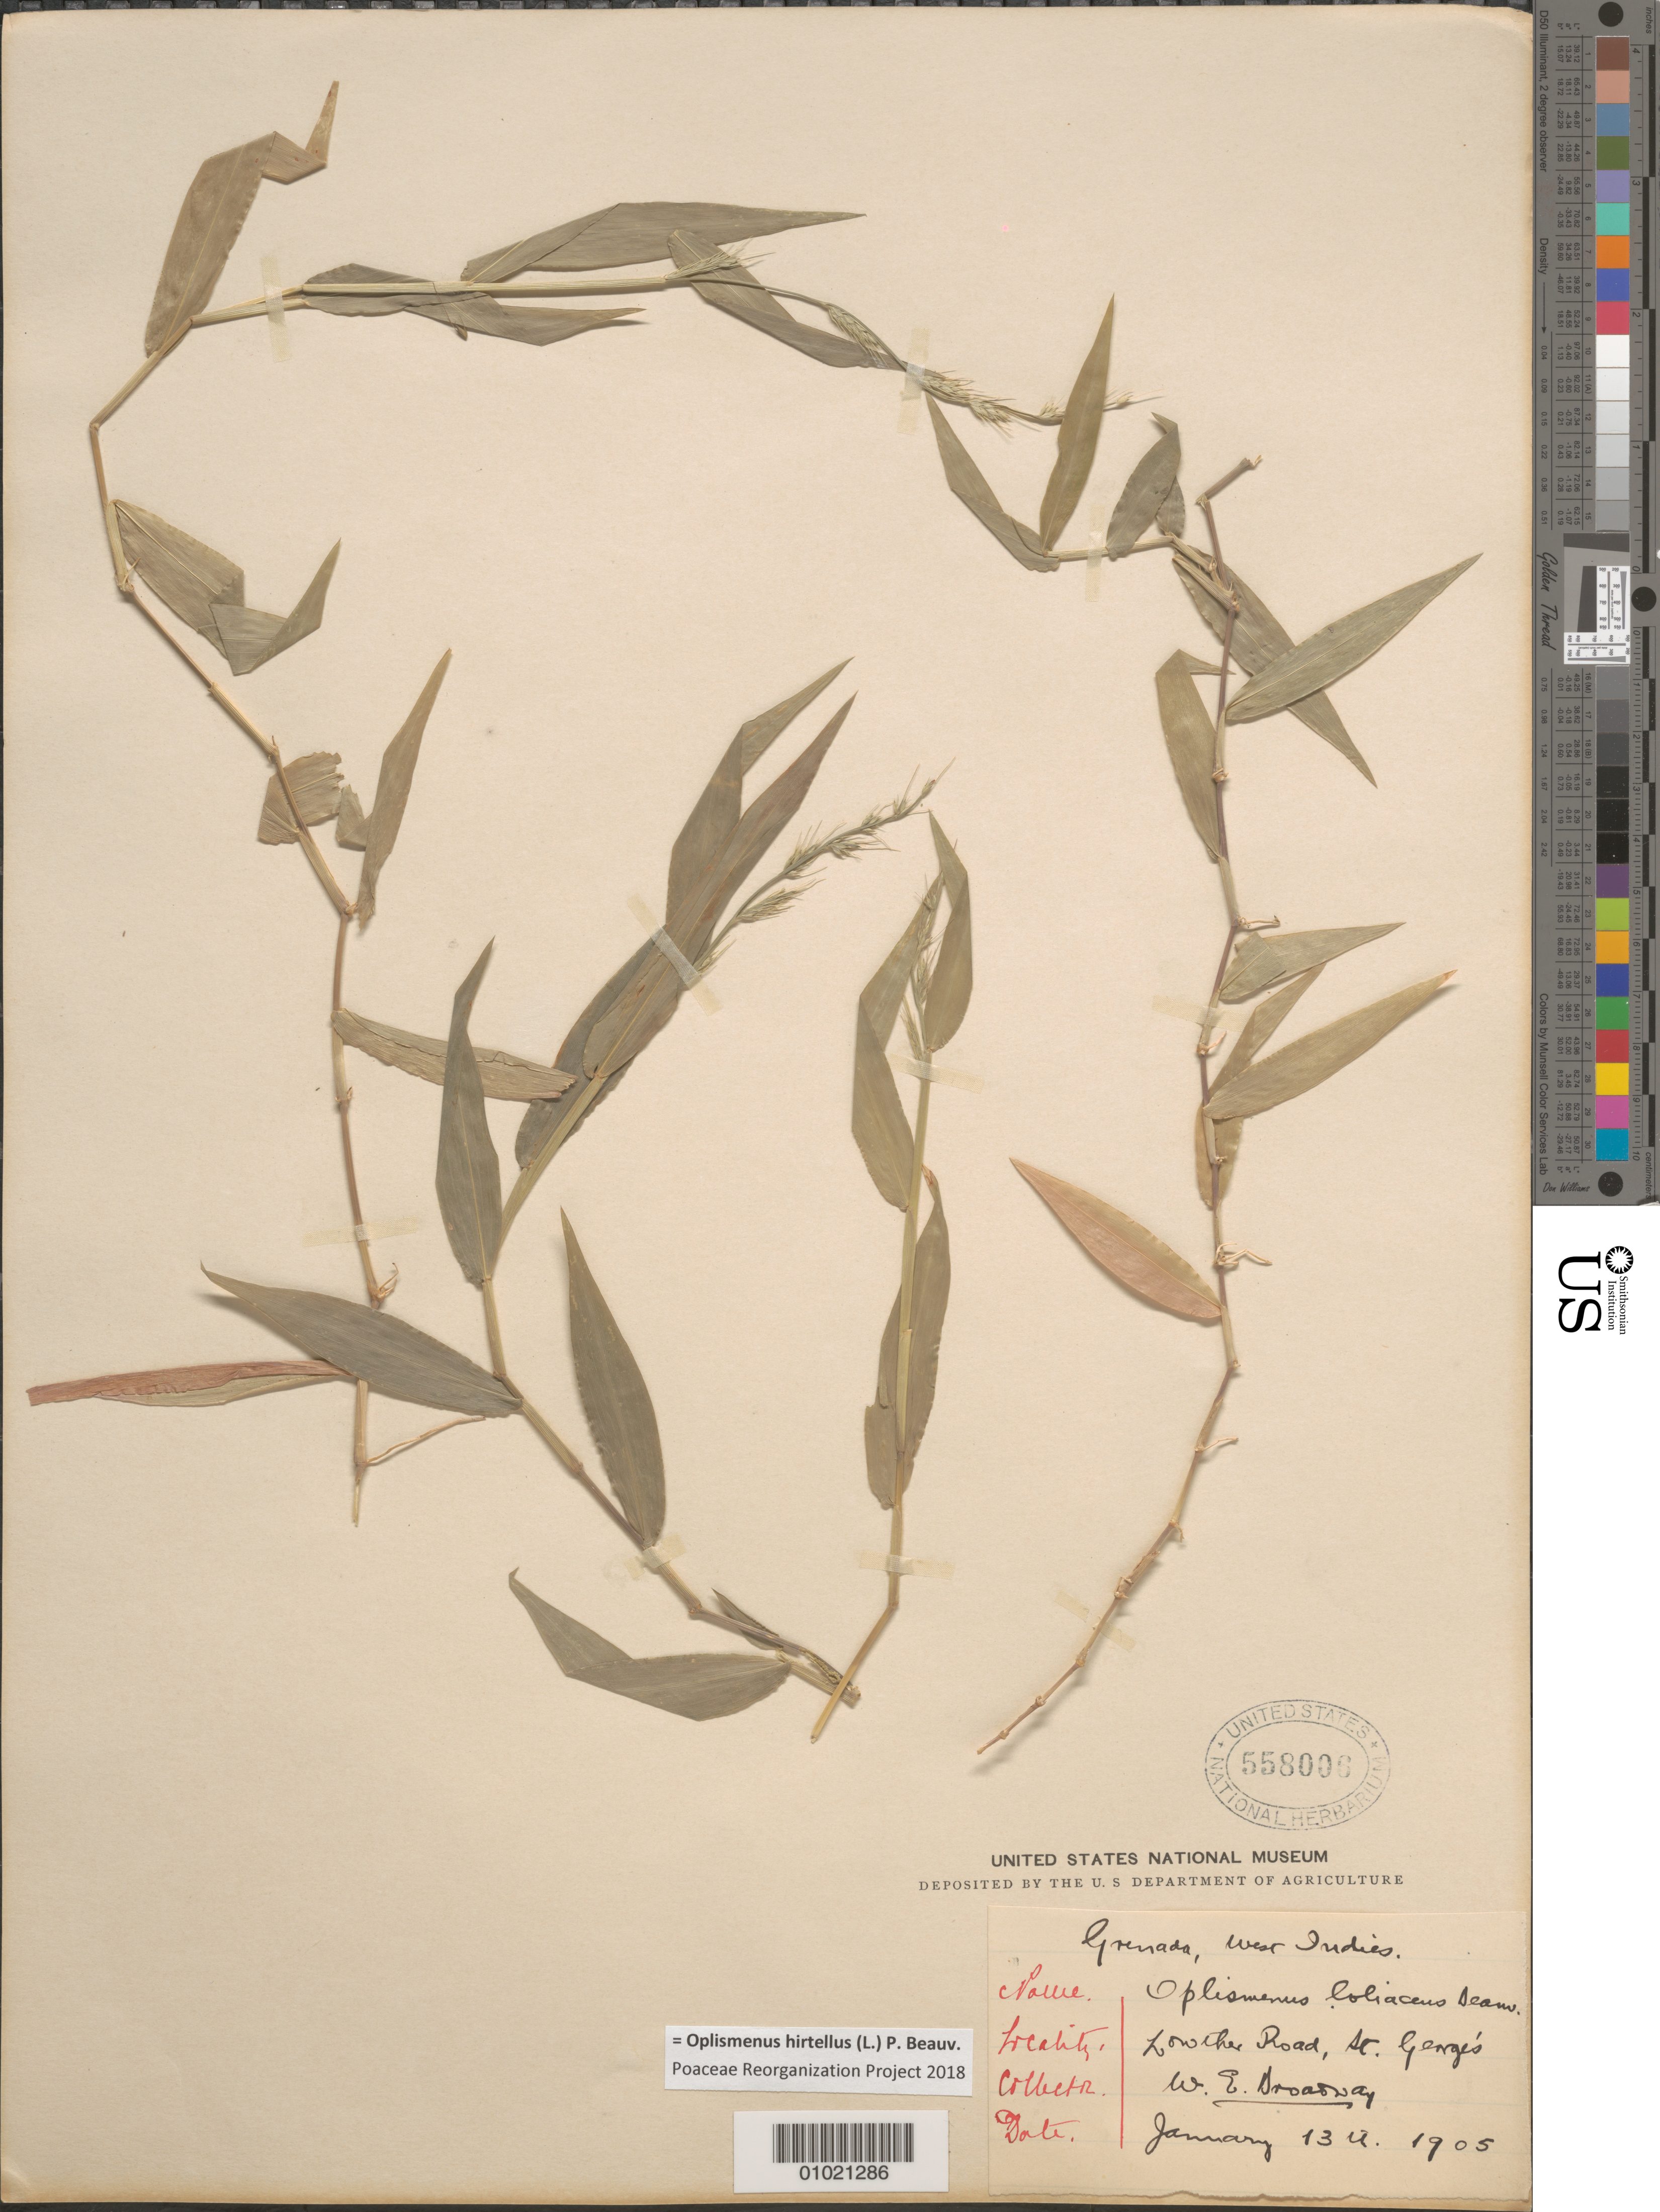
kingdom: Plantae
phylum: Tracheophyta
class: Liliopsida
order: Poales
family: Poaceae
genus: Oplismenus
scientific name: Oplismenus hirtellus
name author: (L.) P. Beauv.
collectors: W. E. Broadway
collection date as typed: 13 Jan 1905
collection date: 1905-01-13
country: Grenada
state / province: Saint George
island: Grenada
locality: Lowther Road.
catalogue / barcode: US 558006